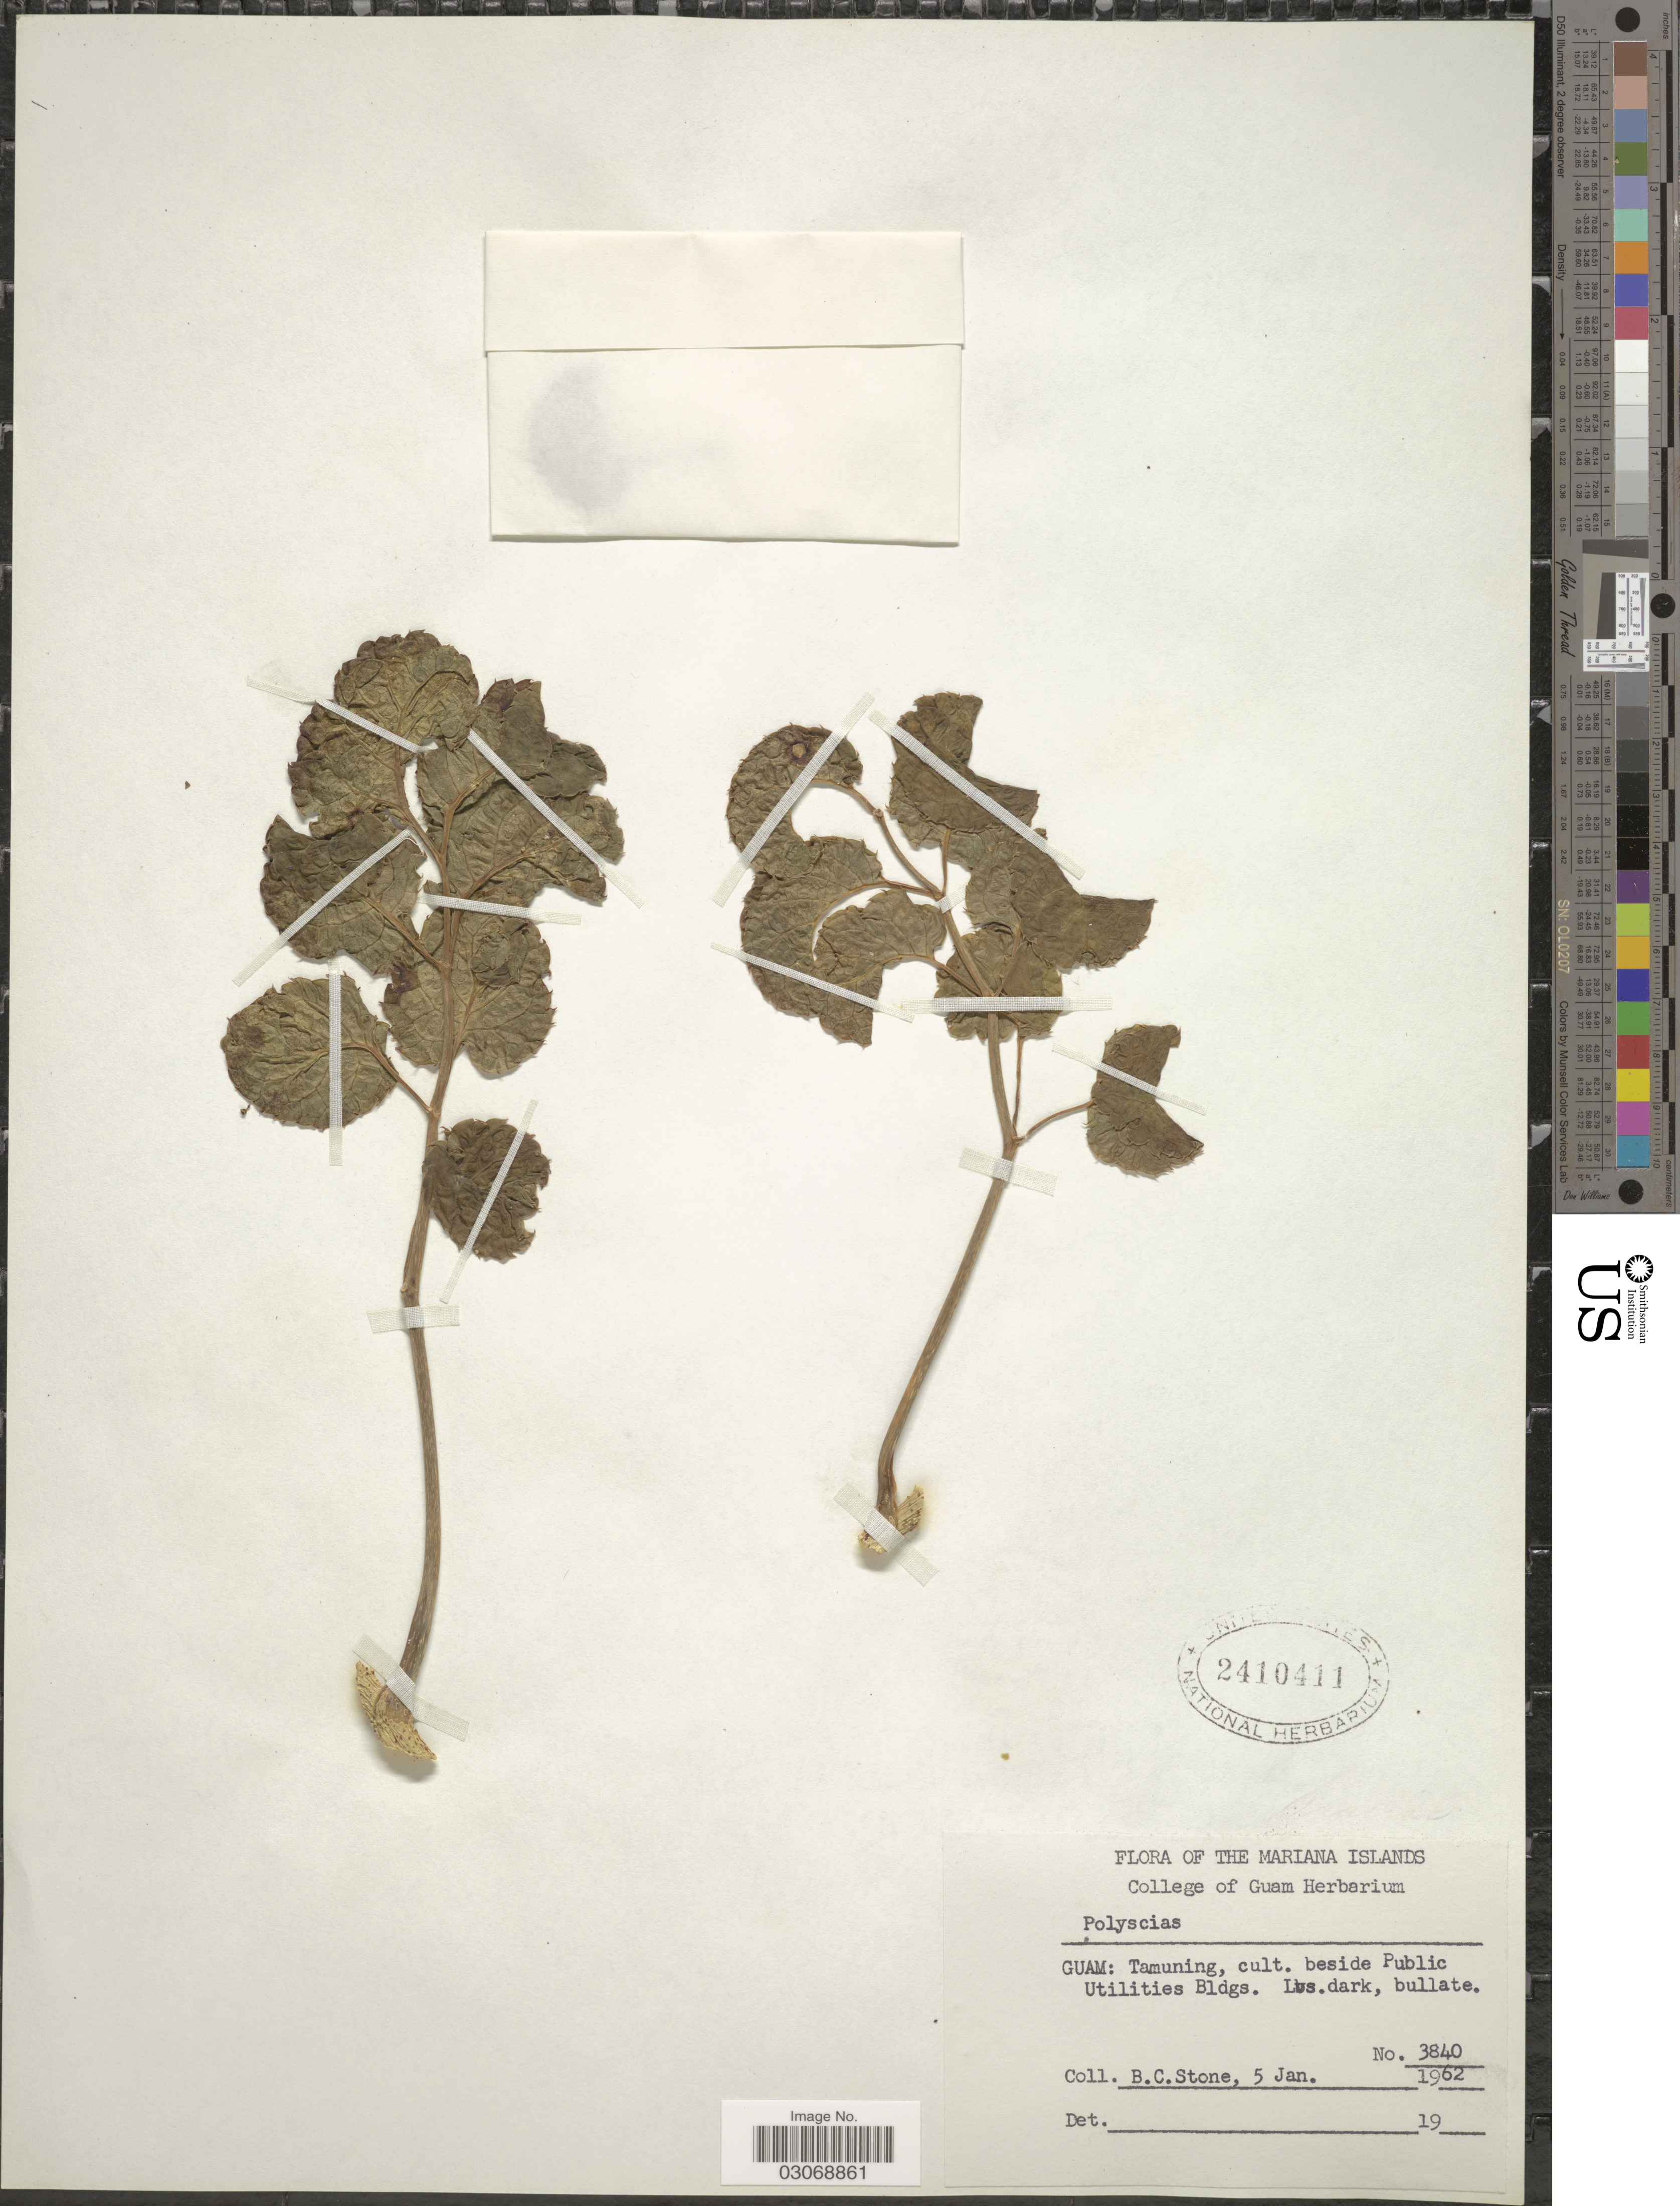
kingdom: Plantae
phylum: Tracheophyta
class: Magnoliopsida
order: Apiales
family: Araliaceae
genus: Polyscias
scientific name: Polyscias sp.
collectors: B. C. Stone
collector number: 3840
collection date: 1962-01-05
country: Guam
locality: The Mariana Islands. Tamuning, cult. beside Public Utilities Bldgs.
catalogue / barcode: US 2410411